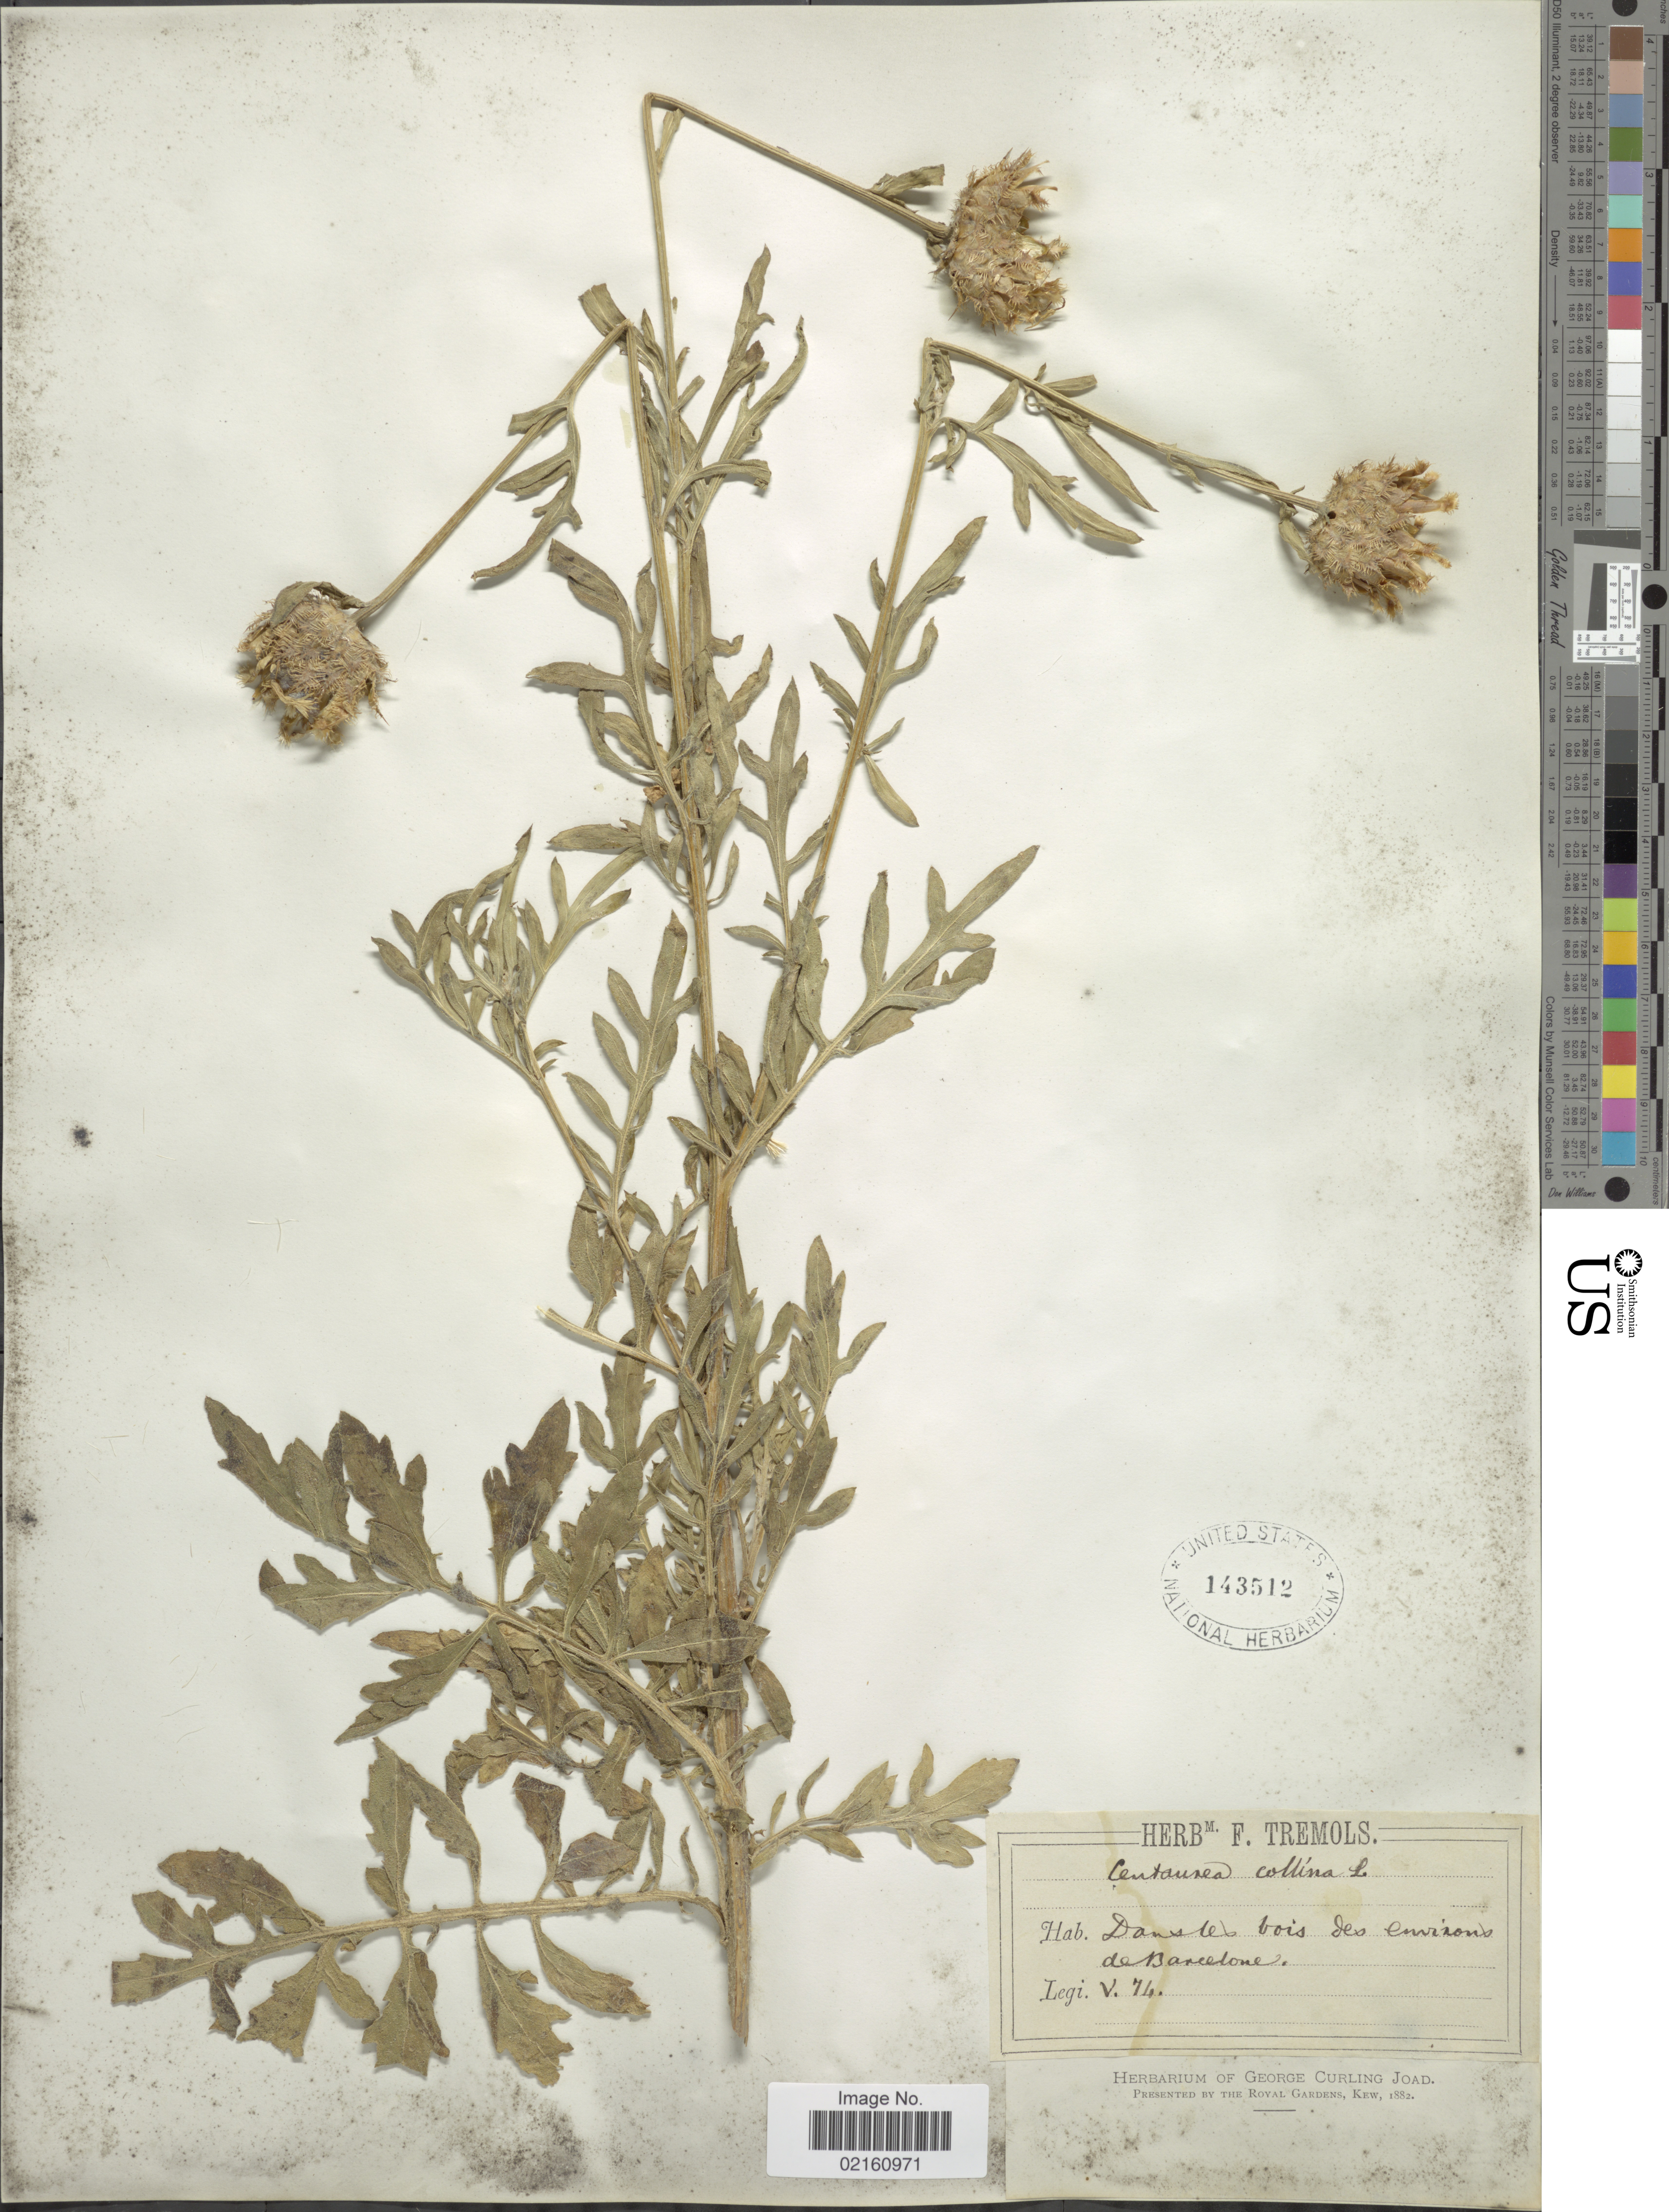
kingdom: Plantae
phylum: Tracheophyta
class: Magnoliopsida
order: Asterales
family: Asteraceae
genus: Centaurea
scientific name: Centaurea collina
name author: L.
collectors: ex Herb. F. Tremols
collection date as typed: Transcribed d/m/y: /5/74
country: Spain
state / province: Catalunya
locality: Dans les bois des environs de Barcelone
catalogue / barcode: US 143512